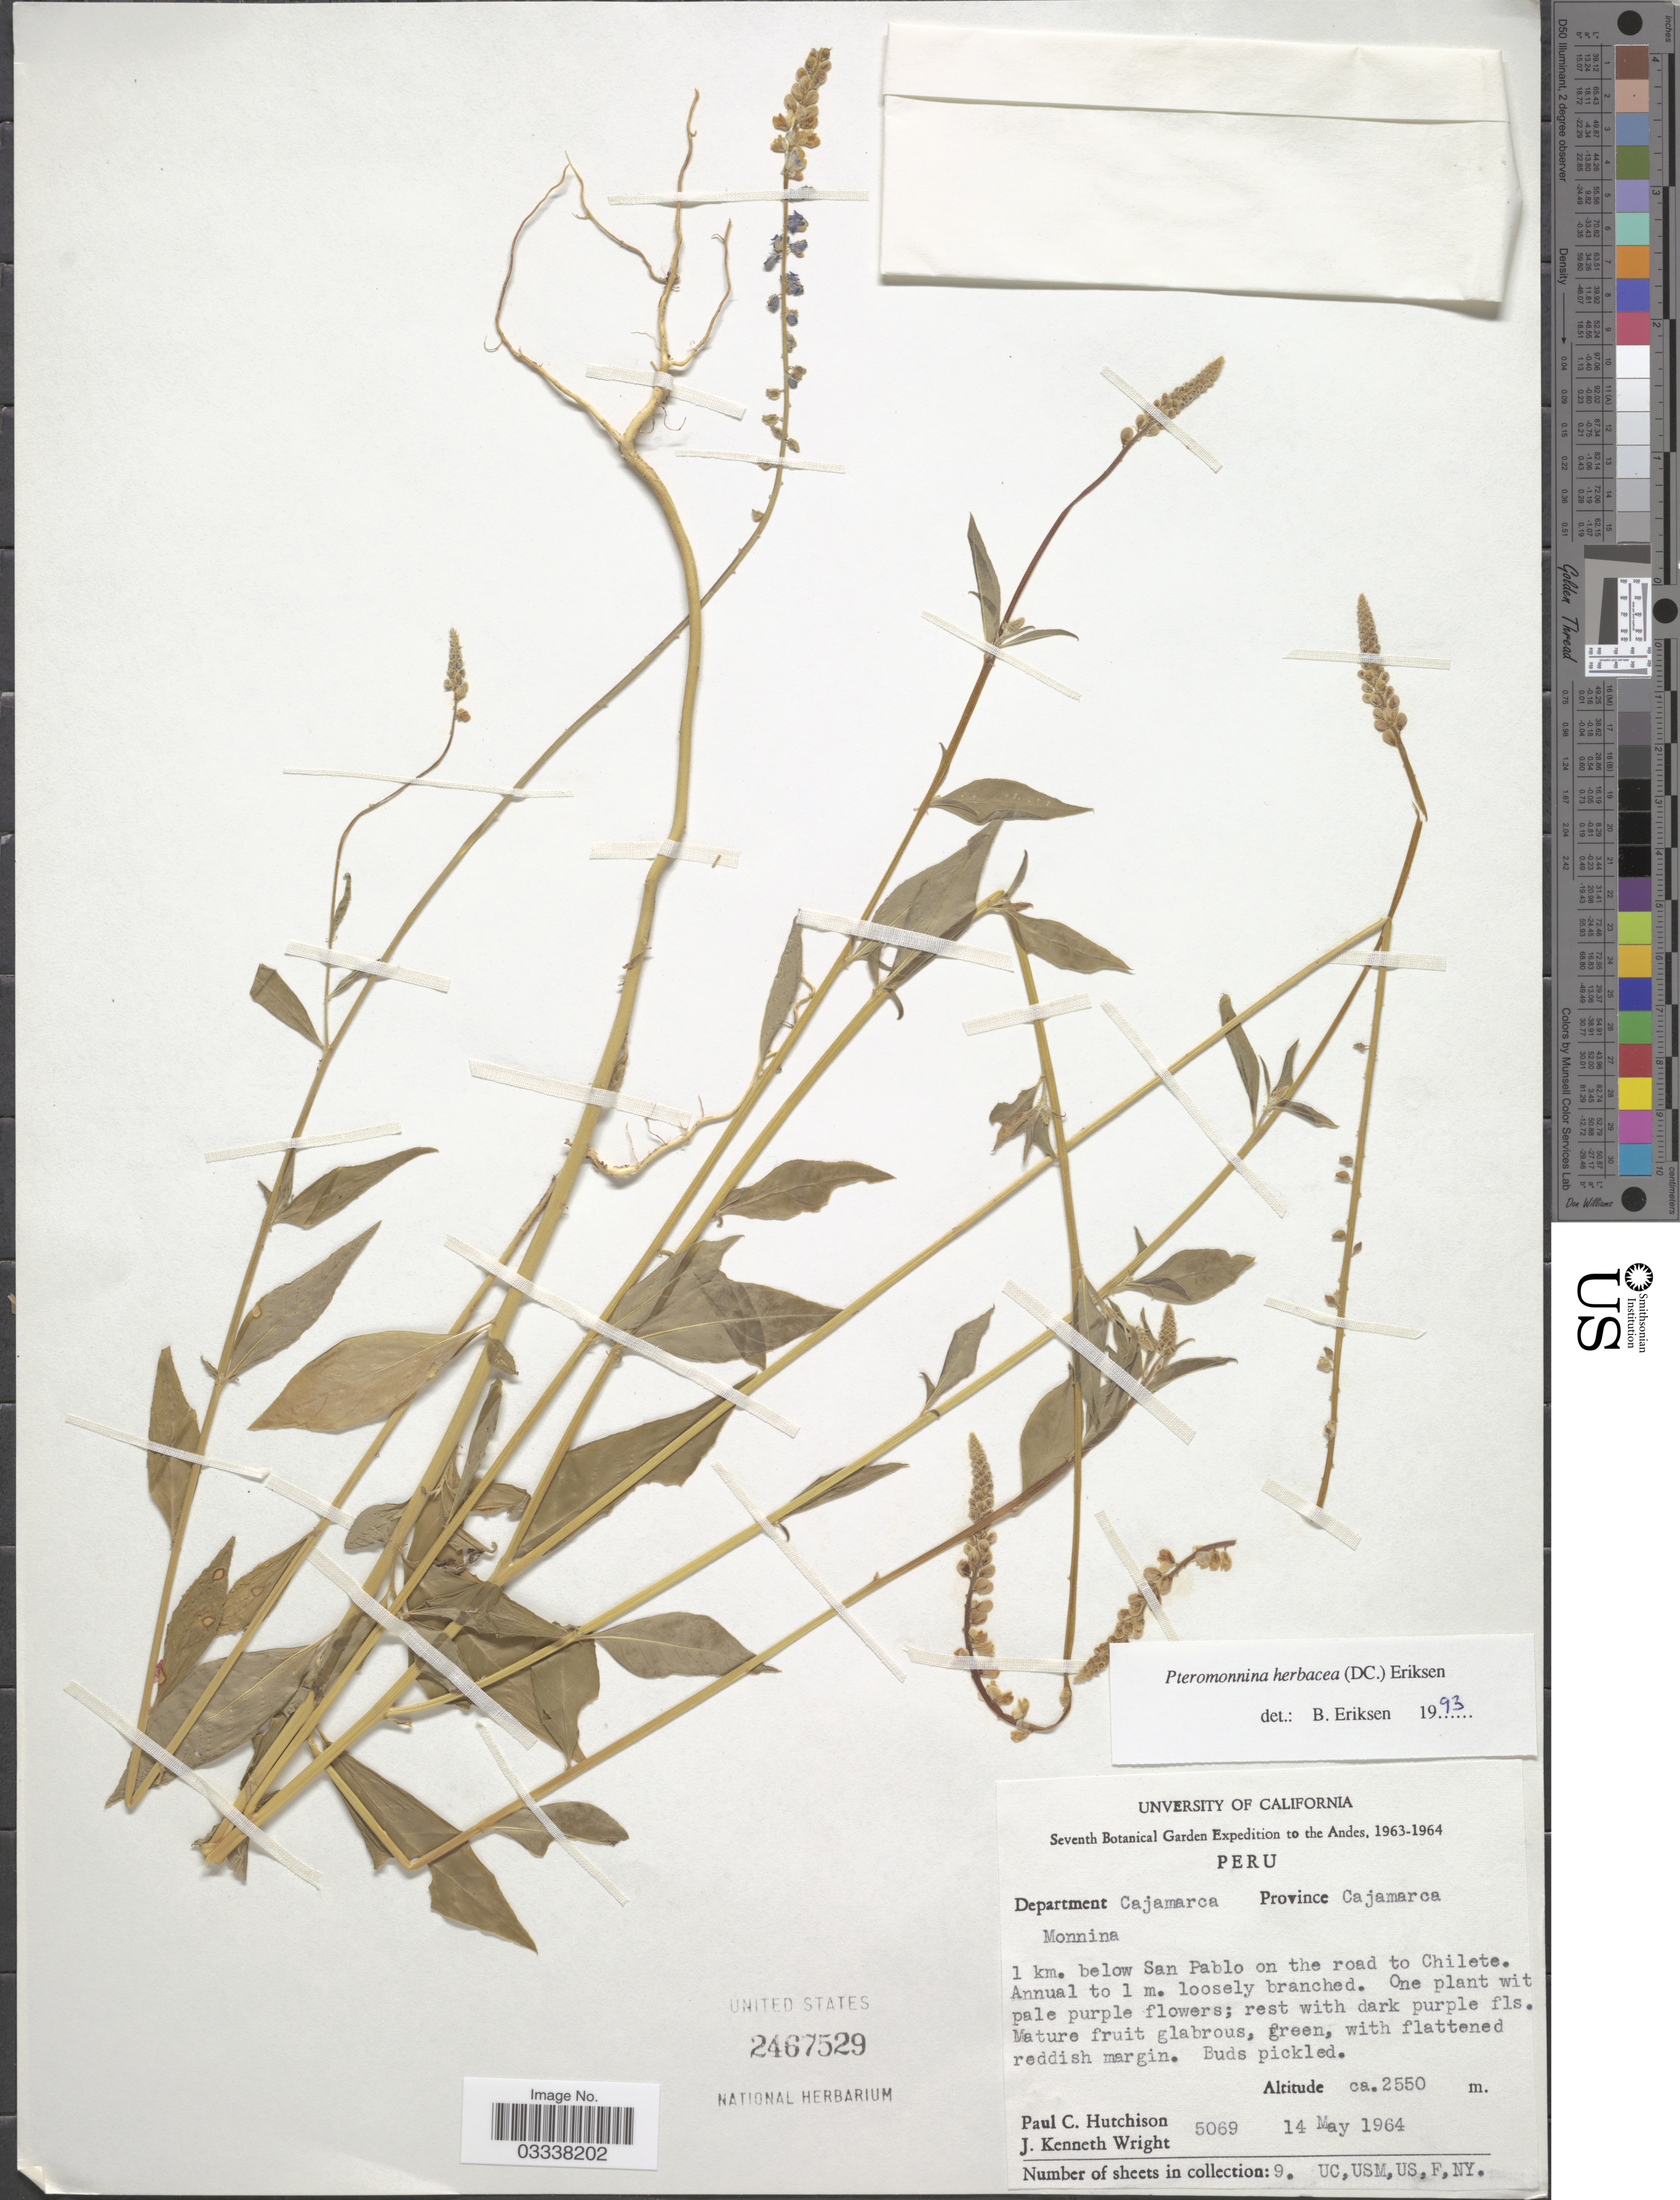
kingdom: Plantae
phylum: Tracheophyta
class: Magnoliopsida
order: Fabales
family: Polygalaceae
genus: Monnina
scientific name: Monnina herbacea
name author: DC.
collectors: P. C. Hutchison & J. K. Wright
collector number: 5069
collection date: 1964-05-14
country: Peru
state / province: Cajamarca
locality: Andes. Department Cajamarca, Province Cajamarca. 1 km. below San Pablo on the road to Chilete.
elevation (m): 2550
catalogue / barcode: US 2467529